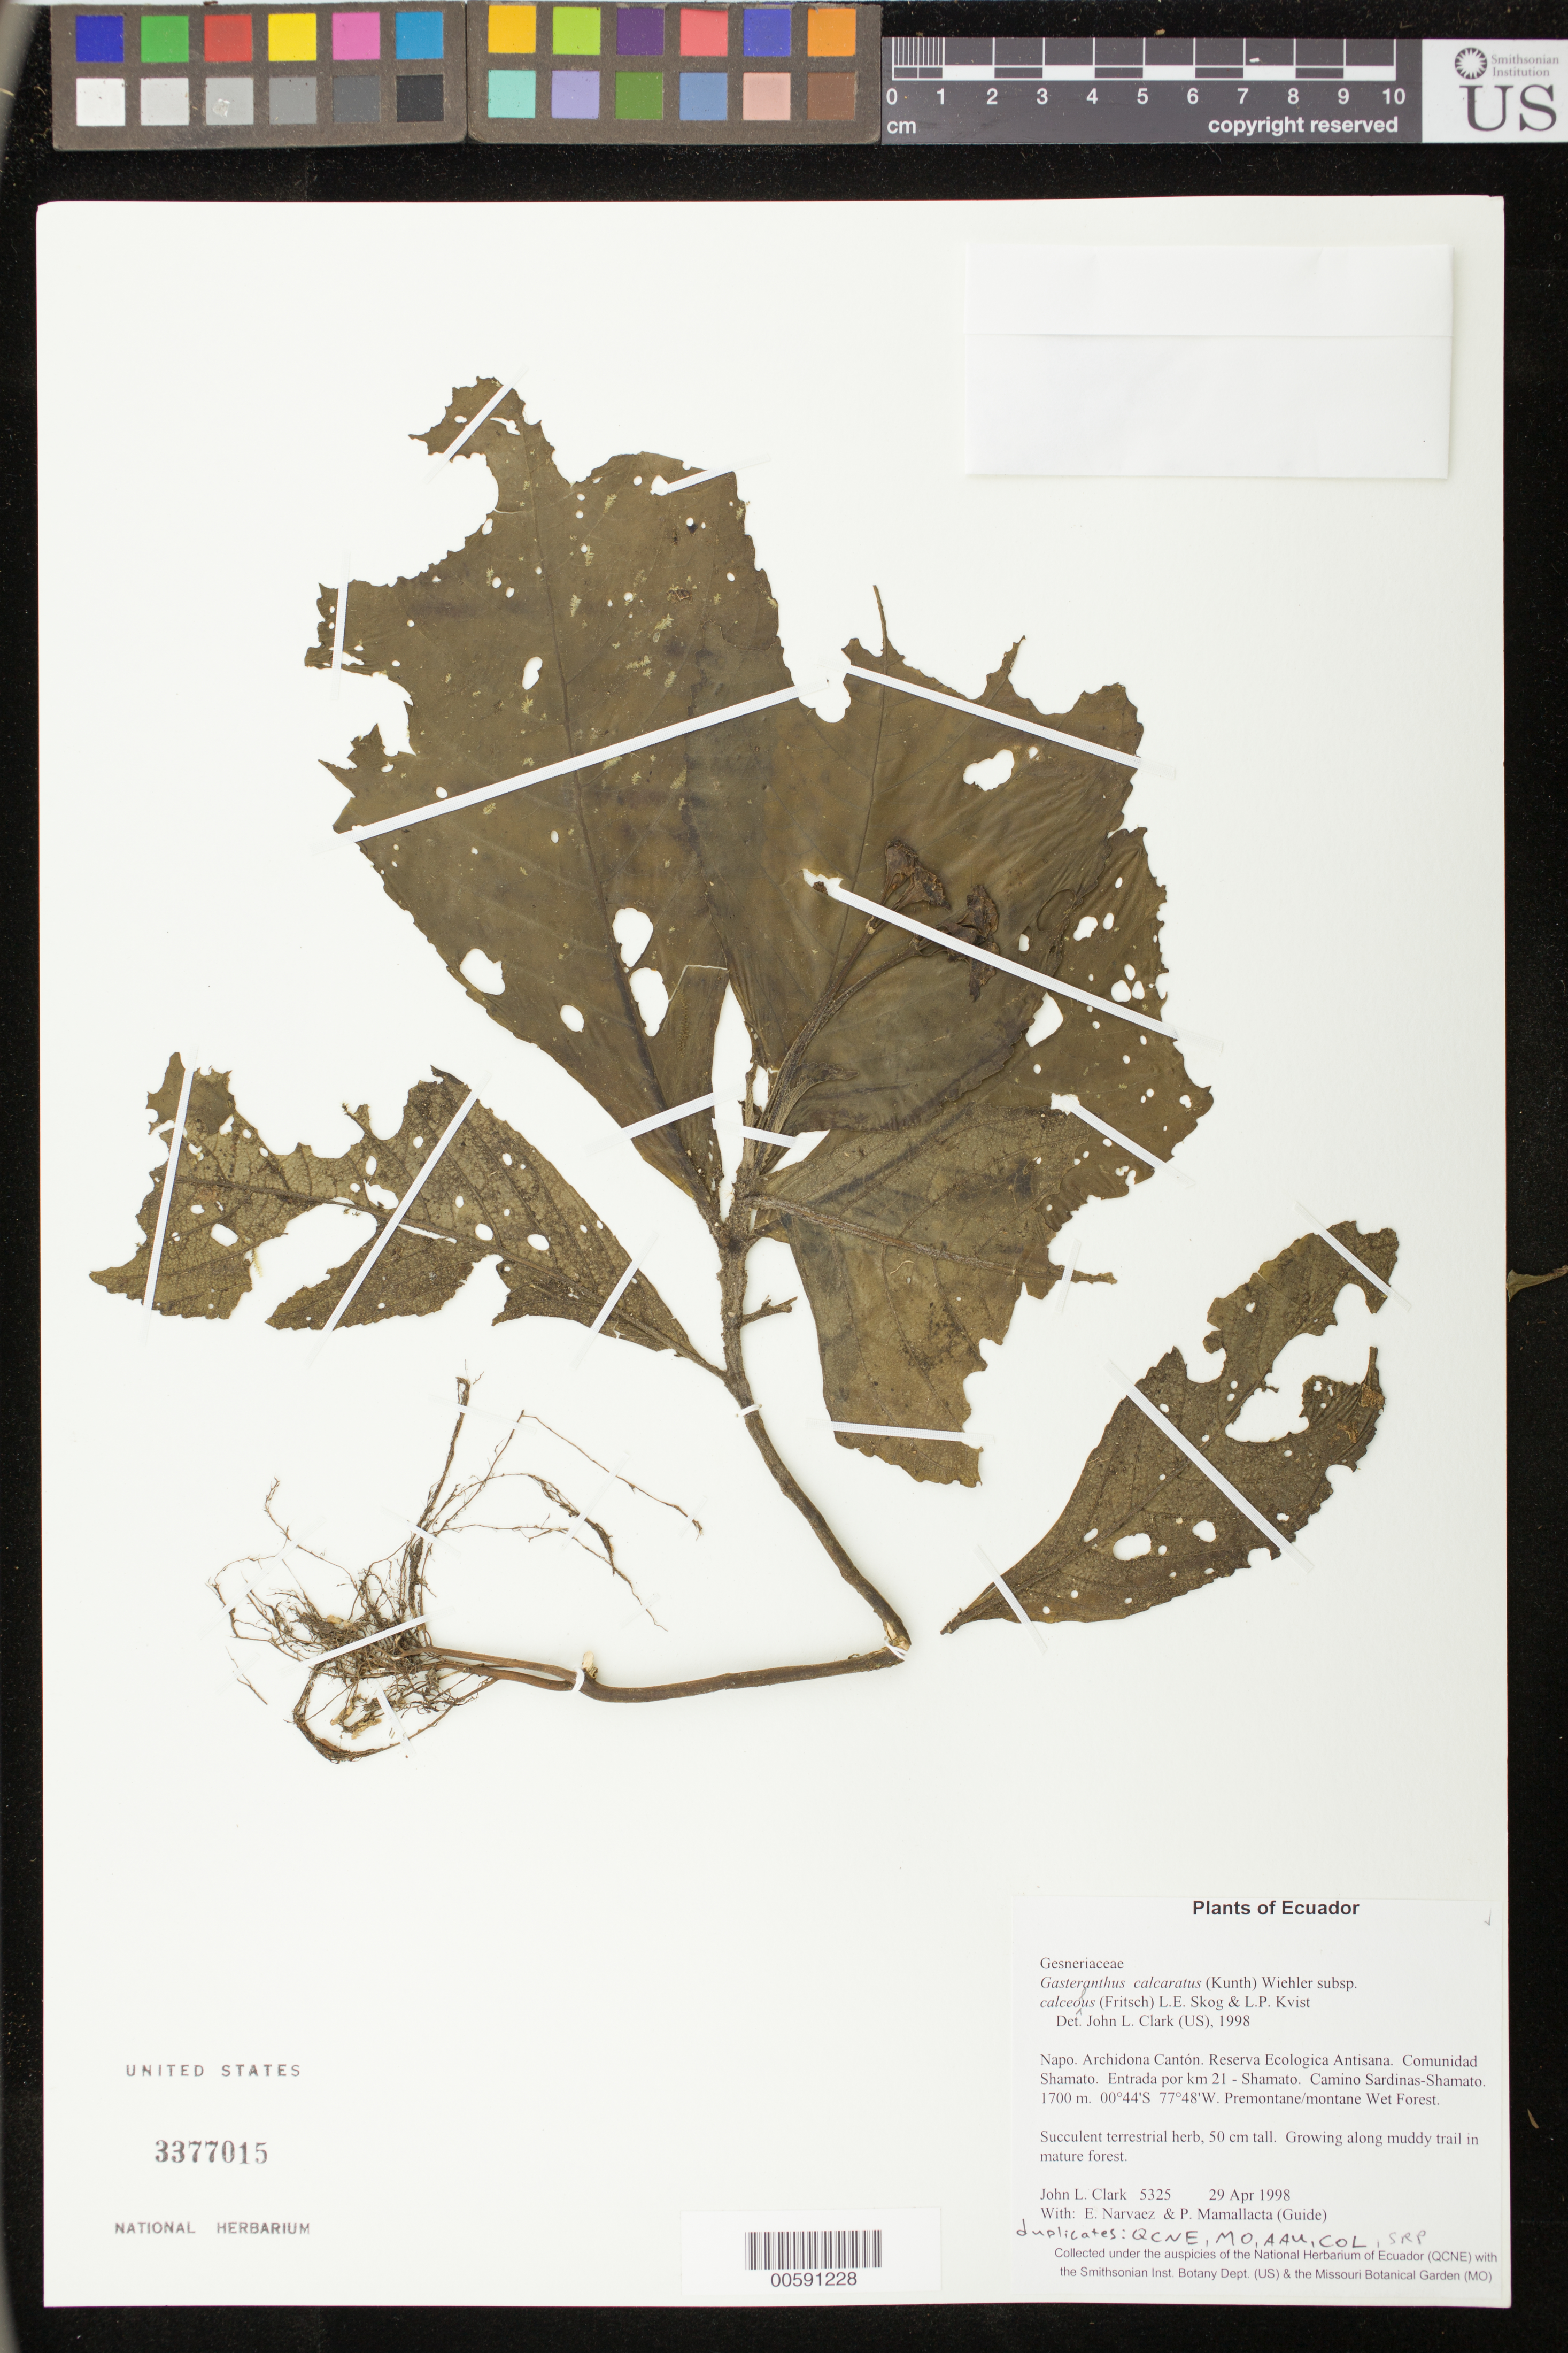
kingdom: Plantae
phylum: Tracheophyta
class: Magnoliopsida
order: Lamiales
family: Gesneriaceae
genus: Gasteranthus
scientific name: Gasteranthus calcaratus subsp. calceolus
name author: (Fritsch) L.E. Skog & L.P. Kvist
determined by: Clark, J. L., (SEL), The Marie Selby Botanical Garden (UNITED STATES)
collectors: J. L. Clark, E. Narváez & P. Mamallacta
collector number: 5325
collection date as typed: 29 Apr 1998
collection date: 1998-04-29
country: Ecuador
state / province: Napo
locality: Archidona Cantón. Reserva Ecologica Antisana. Comunidad Shamato. Entrada por km 21 - Shamato. Camino Sardinas-Shamato.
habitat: Premontane/montane Wet Forest.. Growing along muddy trail in mature forest.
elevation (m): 1700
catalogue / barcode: US 3377015